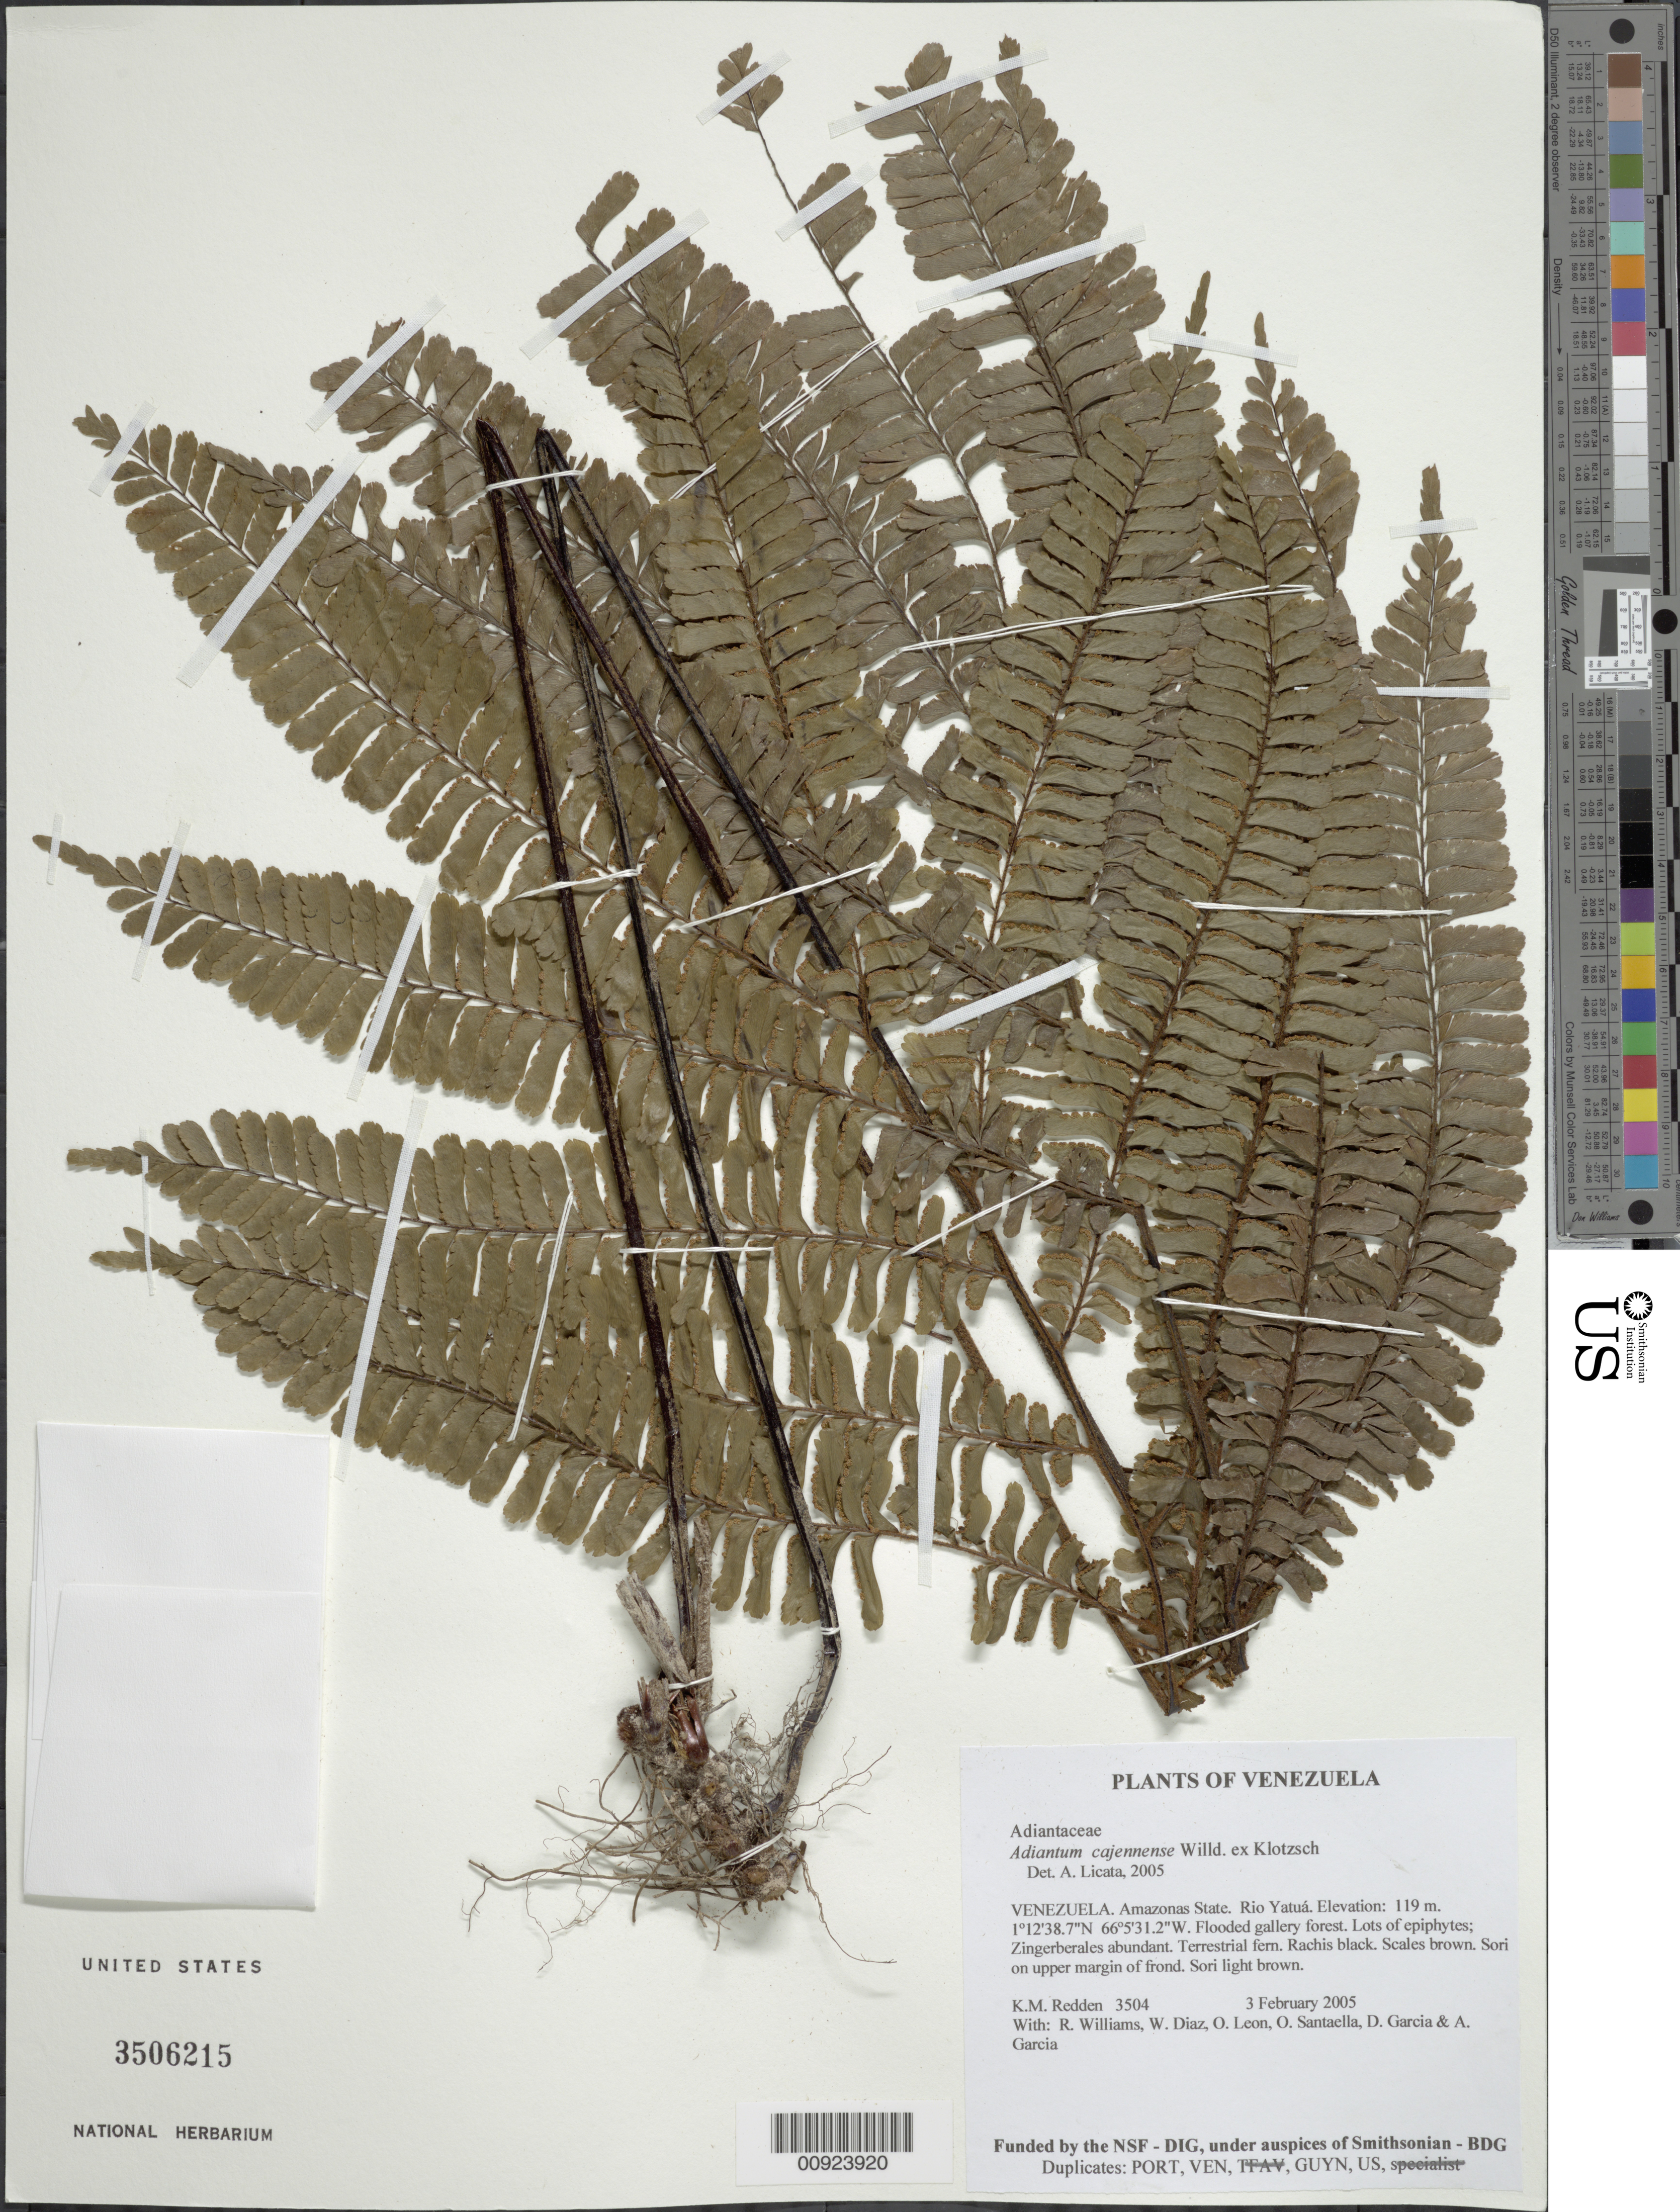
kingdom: Plantae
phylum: Tracheophyta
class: Polypodiopsida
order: Polypodiales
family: Pteridaceae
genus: Adiantum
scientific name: Adiantum cajennense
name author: Willd. ex Klotzsch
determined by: Licata, A., (PORT), Univ. Nac. Exp. de los Llanos Ezequiel Zamora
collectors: K. M. Redden, R. Williams, W. Díaz P., O. León, O. Santaella, D. Garcia & A. Garcia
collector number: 3504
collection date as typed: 3 February 2005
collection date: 2005-02-03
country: Venezuela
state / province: Amazonas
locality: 15 - Rio Yatuá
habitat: Flooded gallery forest. Lots of epiphytes; Zingerberales abundant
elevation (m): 119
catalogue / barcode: US 3506215